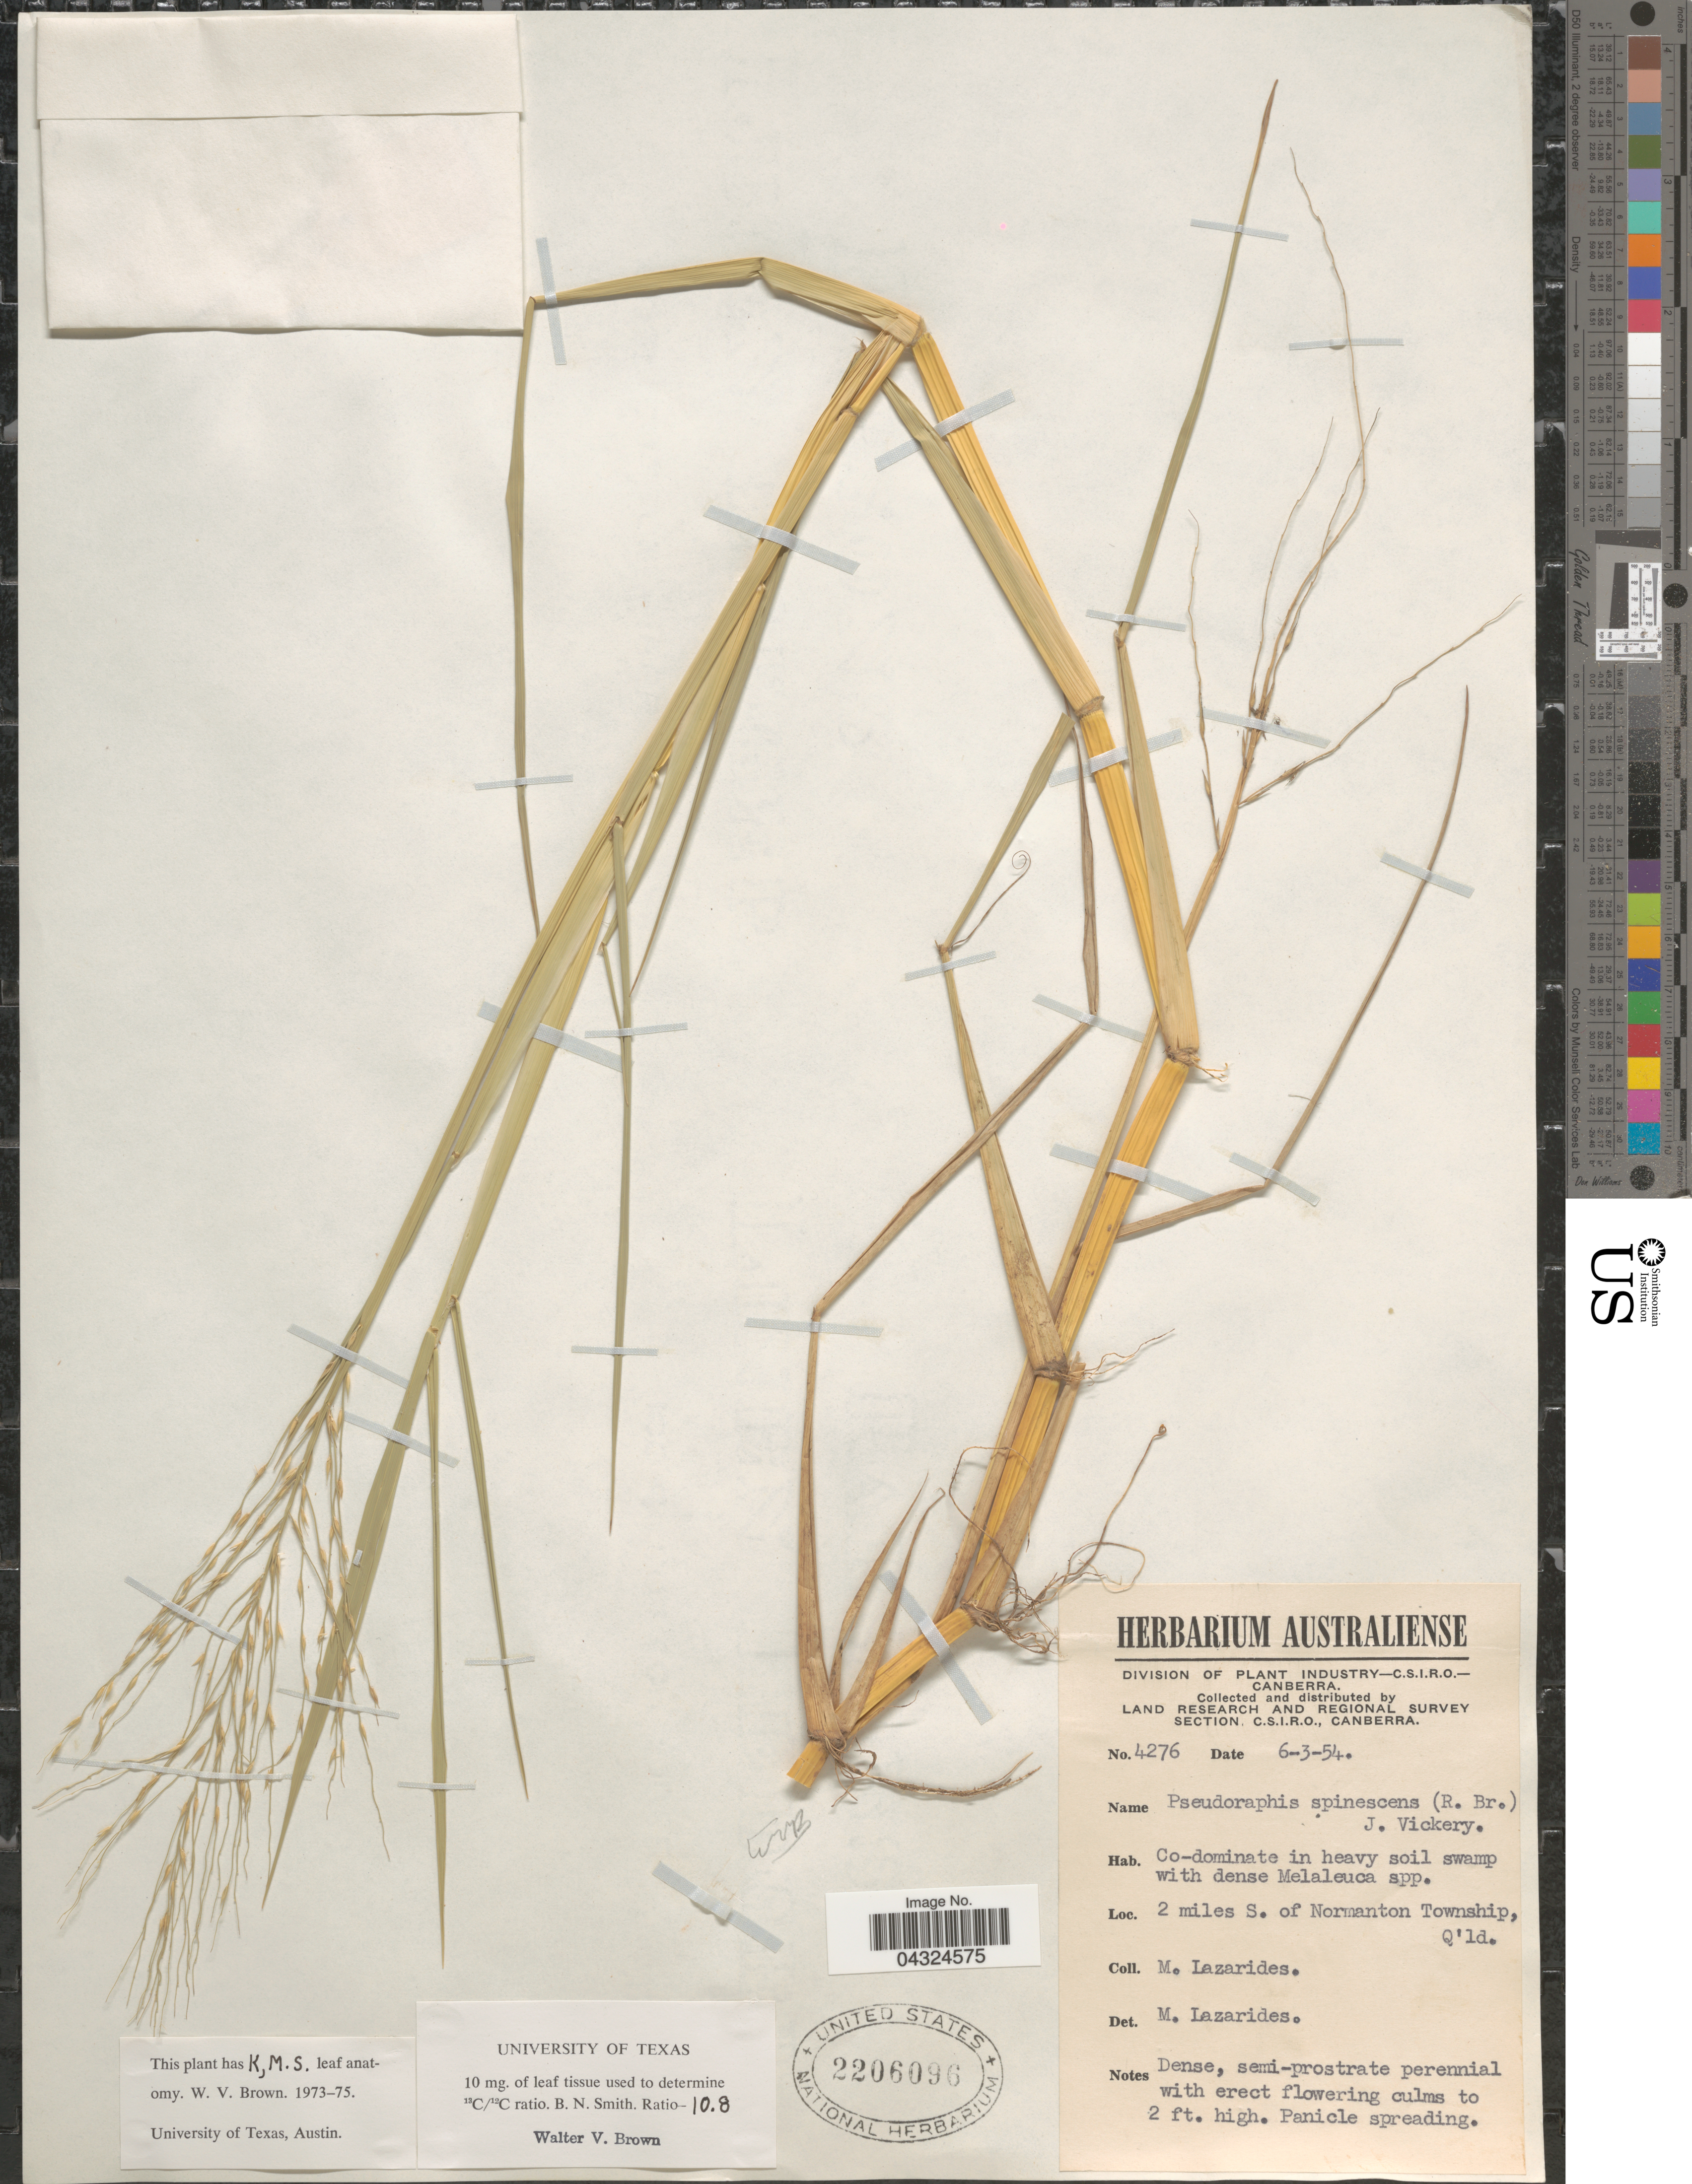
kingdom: Plantae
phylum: Tracheophyta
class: Liliopsida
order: Poales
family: Poaceae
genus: Pseudoraphis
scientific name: Pseudoraphis spinescens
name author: (R. Br.) Vickery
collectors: M. Lazarides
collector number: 4276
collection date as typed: Transcribed d/m/y: 6/3/54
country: Australia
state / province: Queensland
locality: Land Research and Regional Survey Section. 2 miles S. of Normanton Township, Q'ld.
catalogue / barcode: US 2206096